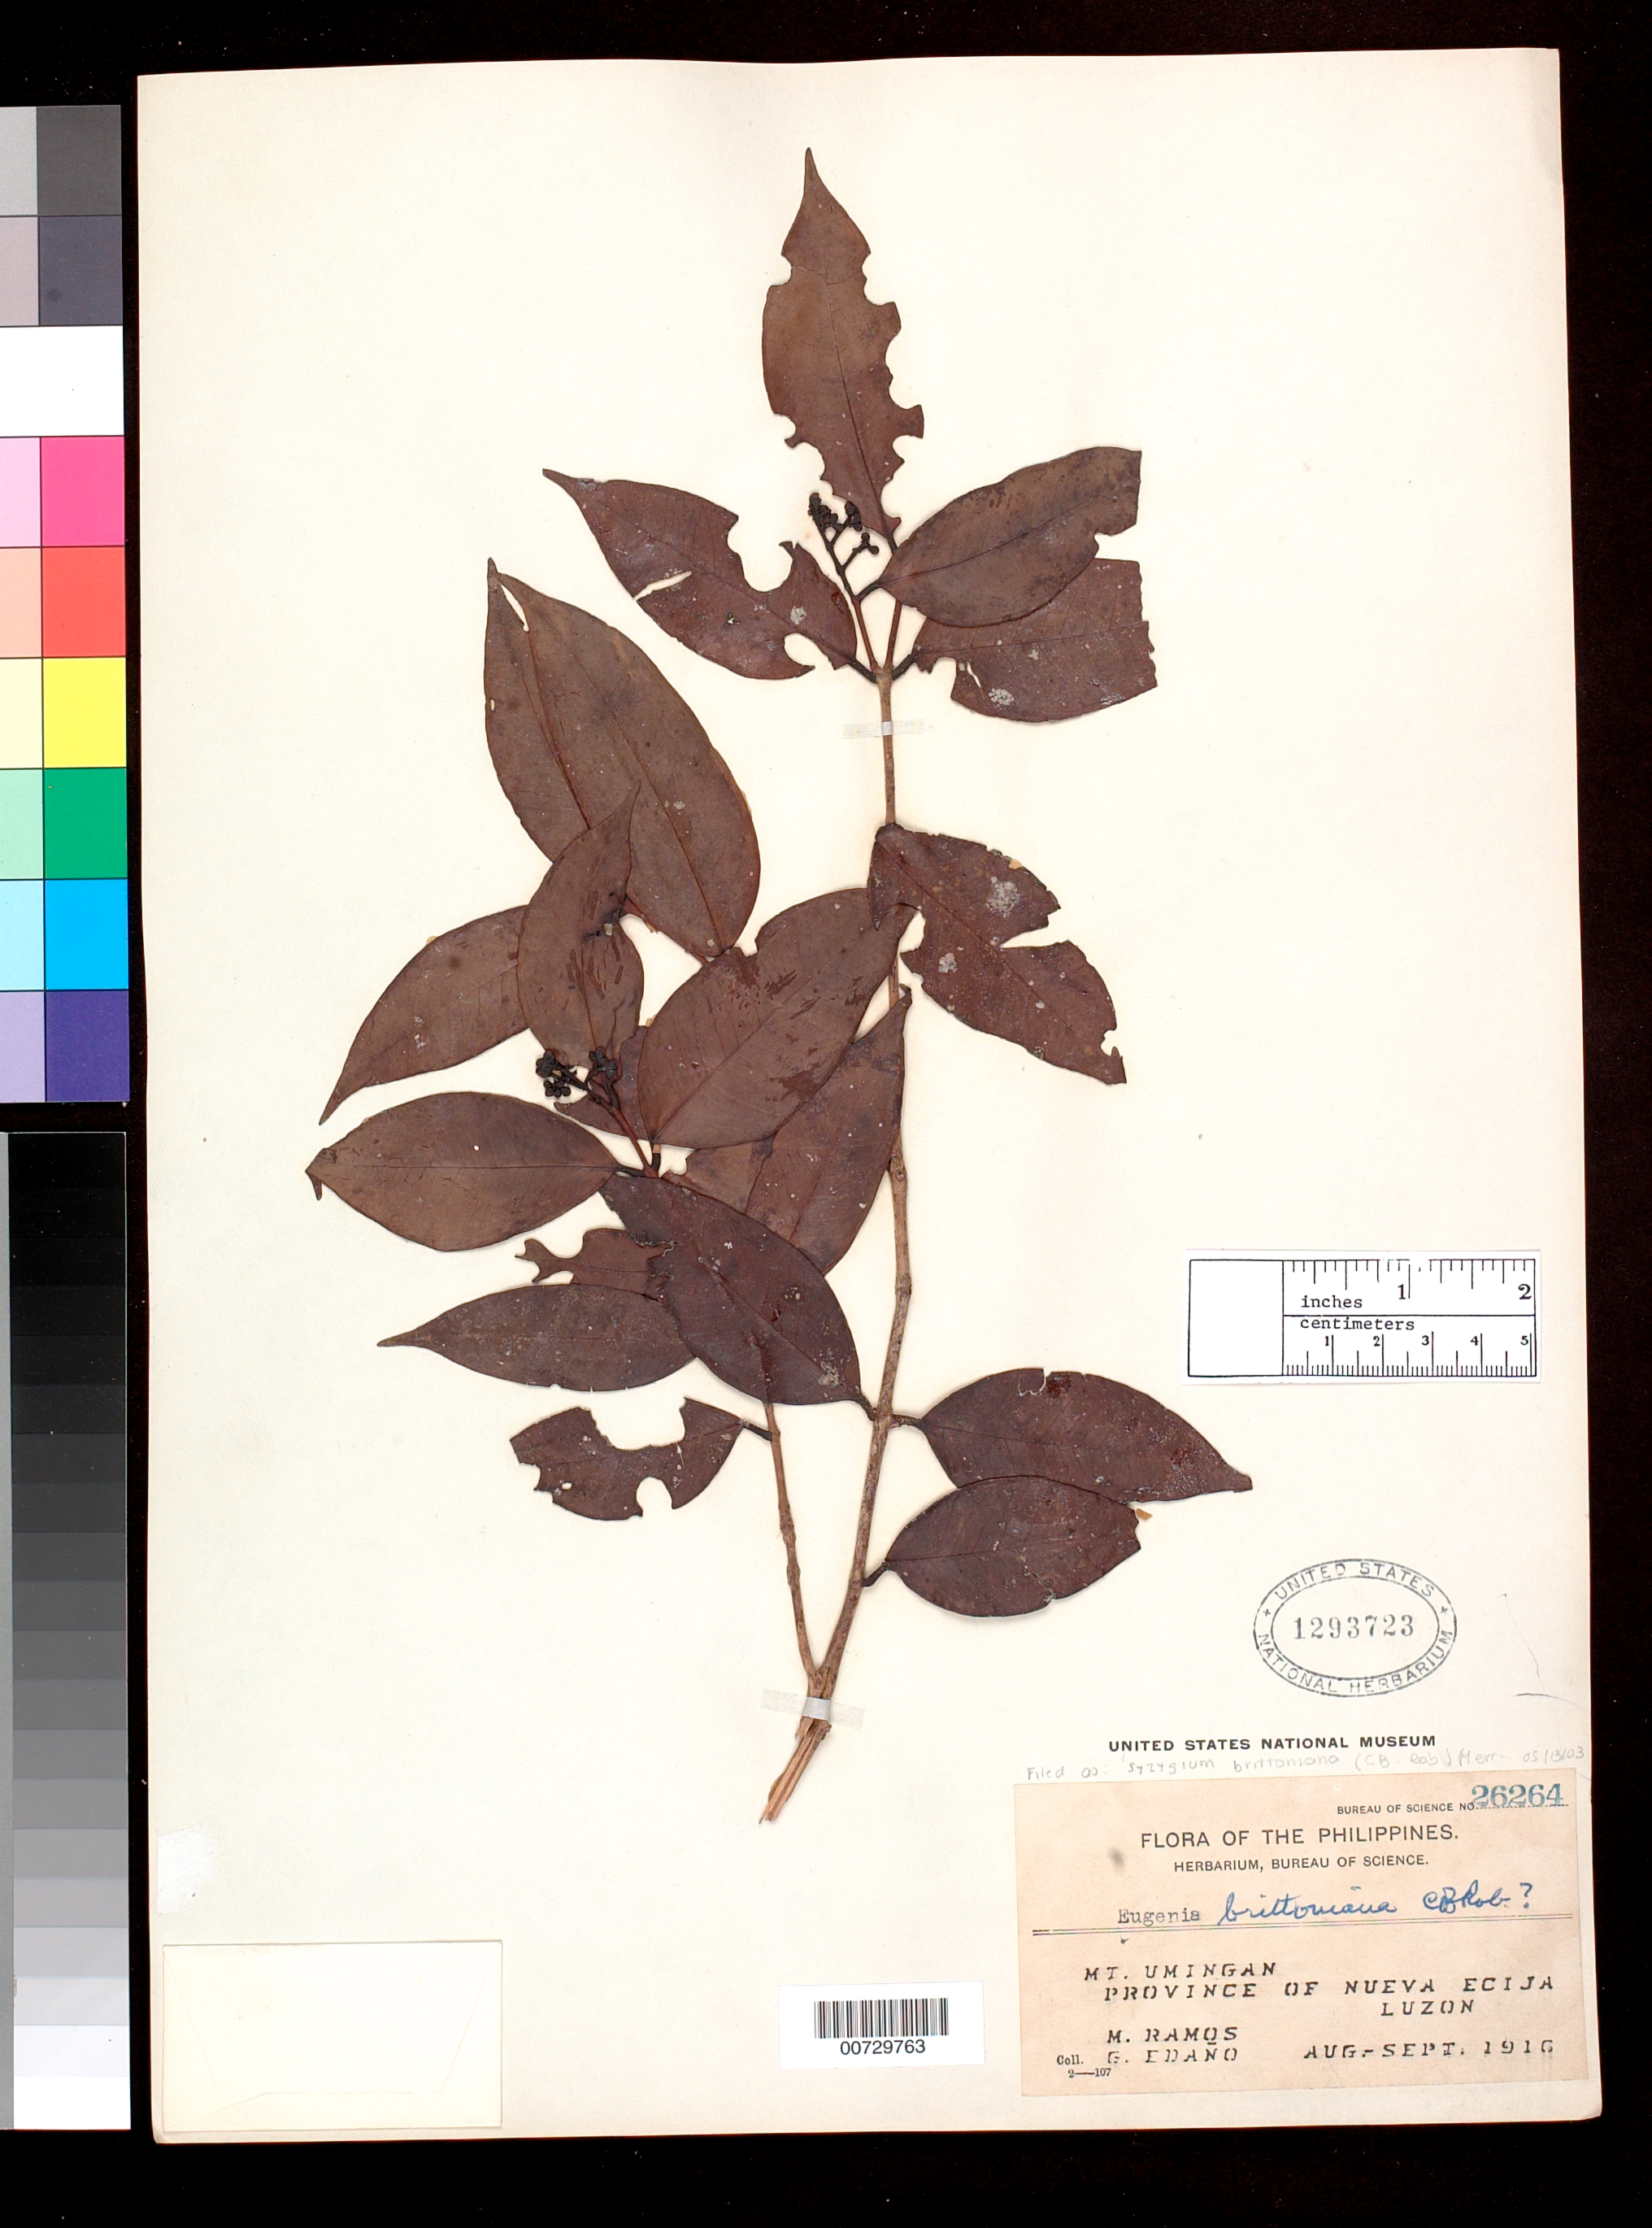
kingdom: Plantae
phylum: Tracheophyta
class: Magnoliopsida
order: Myrtales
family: Myrtaceae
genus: Syzygium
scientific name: Syzygium sp.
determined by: Strong, Mark T., (BOT), Smithsonian Institution - National Museum of Natural History (UNITED STATES)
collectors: M. Ramos & G. E. Edaño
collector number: Ber, Sci. 26264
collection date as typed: Aug 1916 to -- Sep 1916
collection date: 1916-08/1916-09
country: Philippines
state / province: Central Luzon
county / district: Nueva Ecija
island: Luzon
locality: Mt. Umingan.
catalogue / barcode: US 1293723